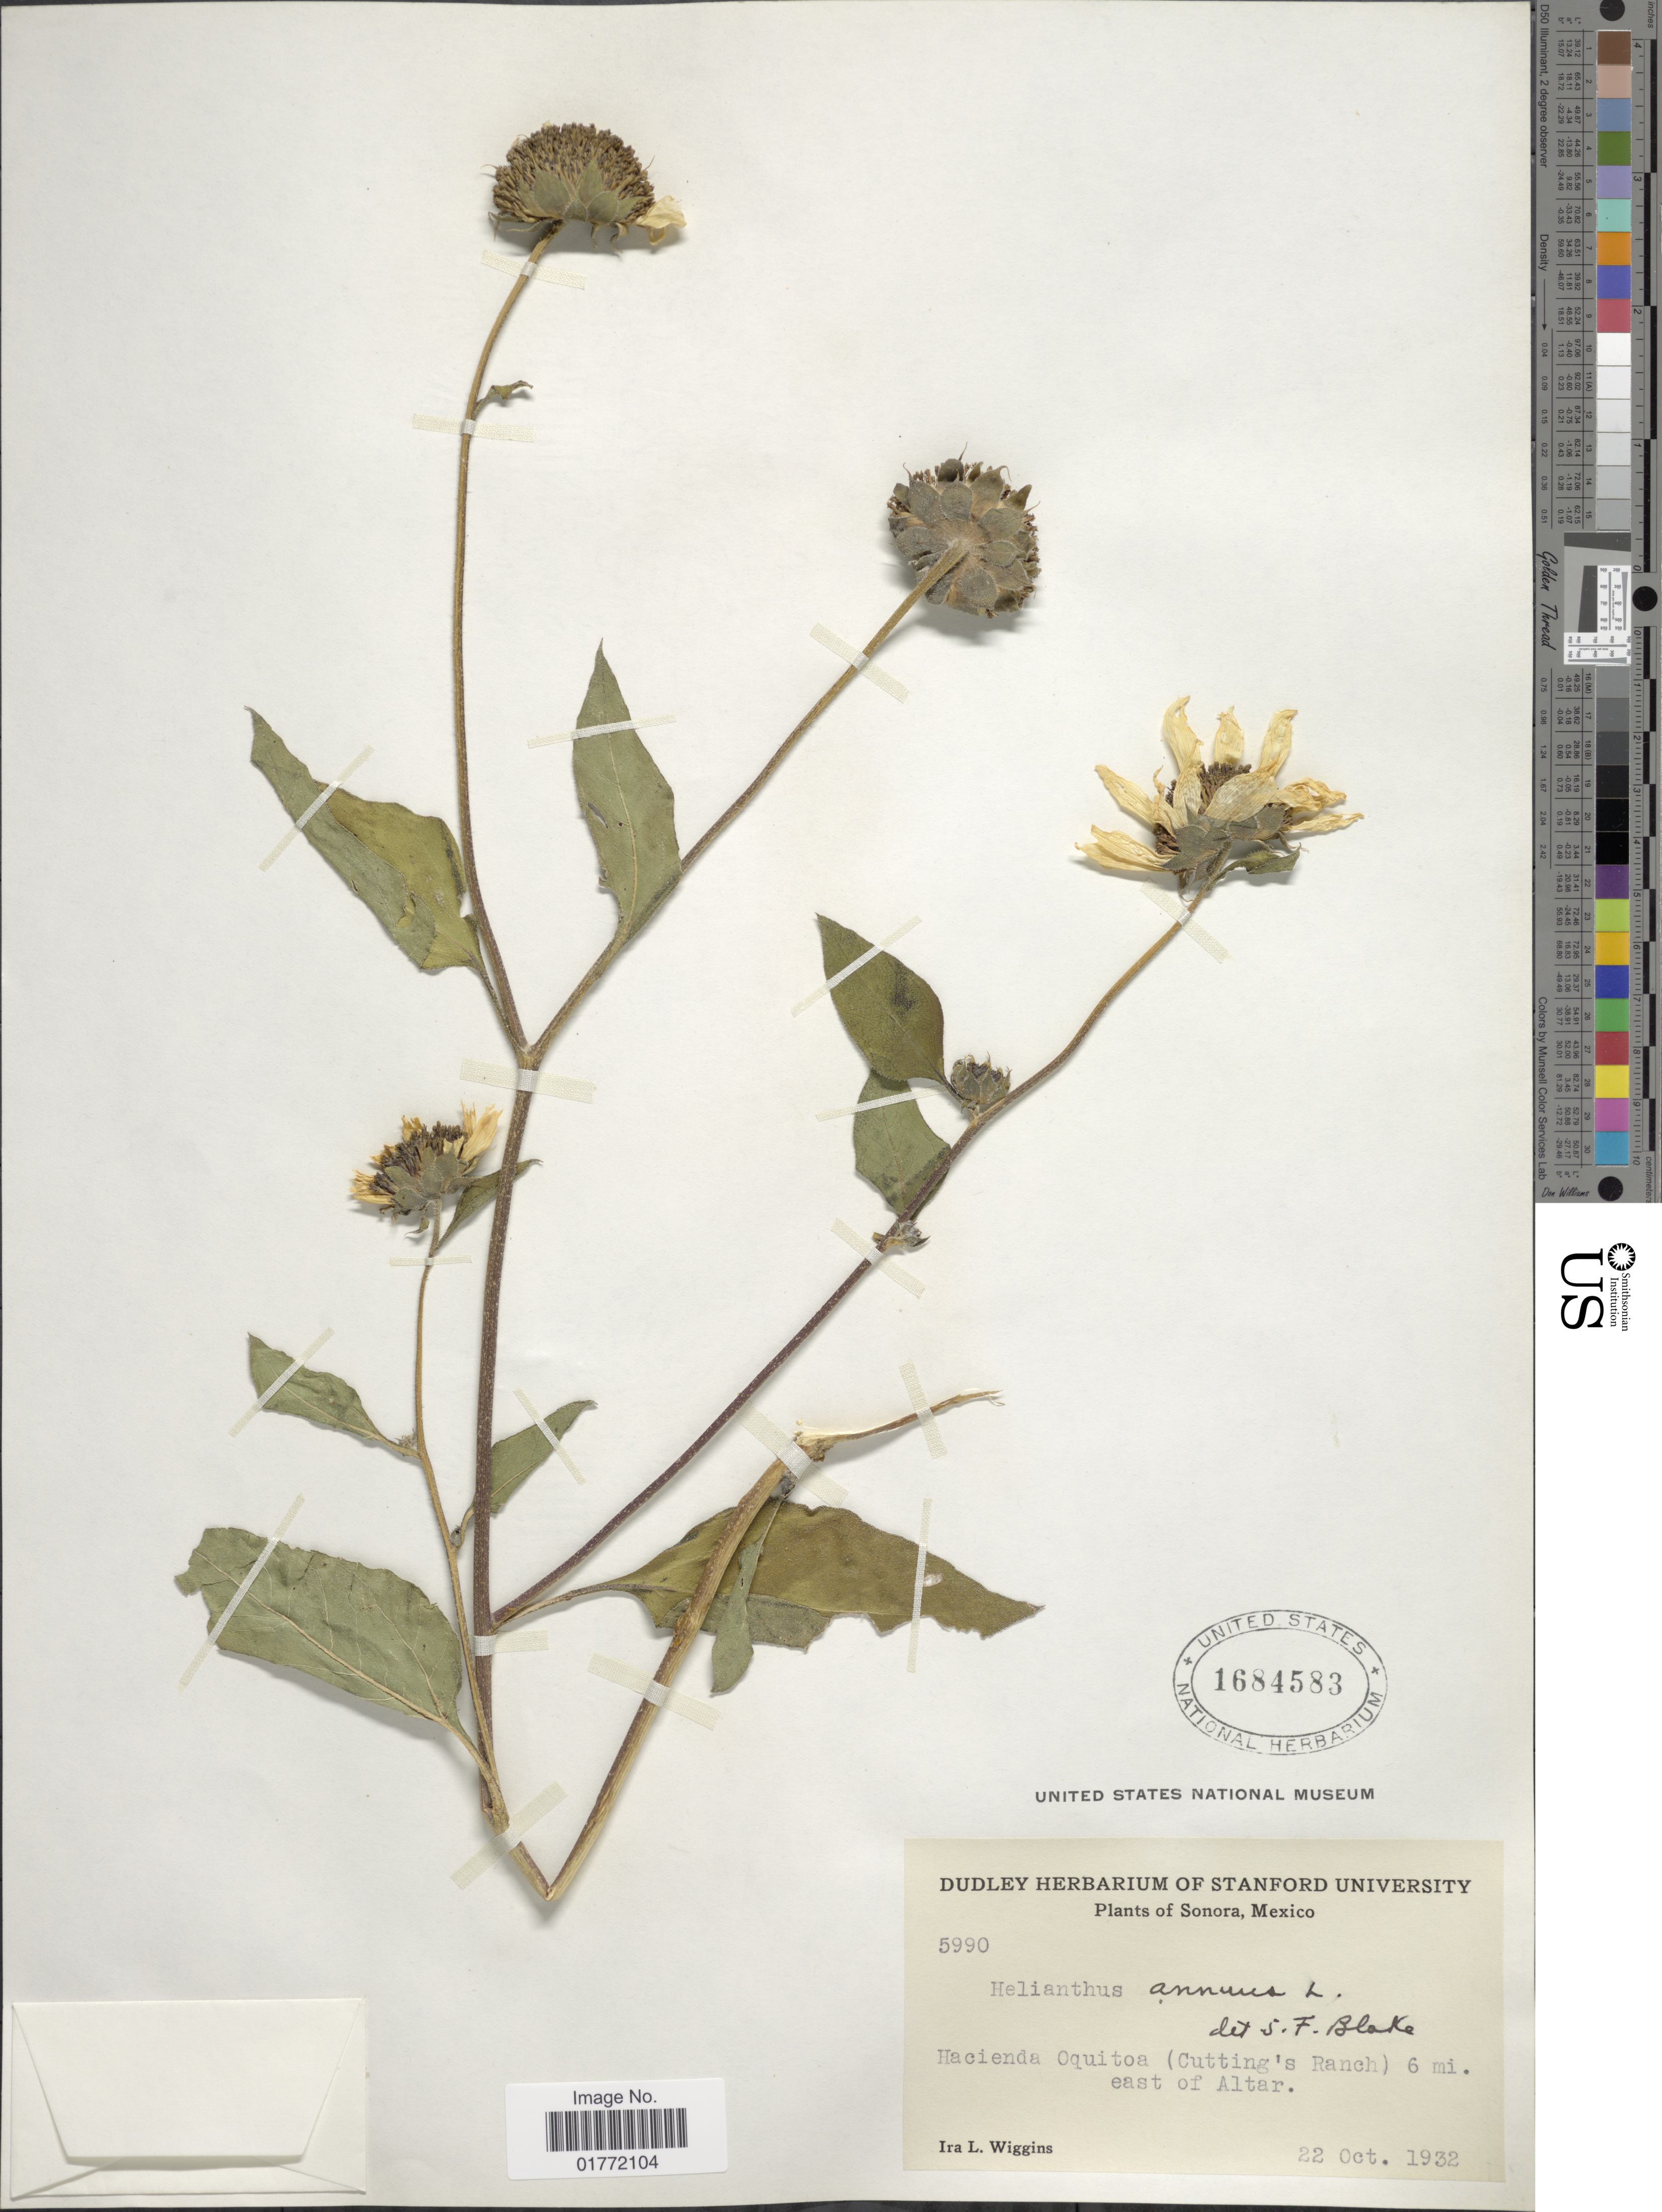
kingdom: Plantae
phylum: Tracheophyta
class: Magnoliopsida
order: Asterales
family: Asteraceae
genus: Helianthus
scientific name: Helianthus annuus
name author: L.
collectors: I. L. Wiggins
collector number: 5990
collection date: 1932-10-22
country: Mexico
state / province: Sonora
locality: Hacienda Oquitoa (Cutting's Ranch) 6 mi. east of Altar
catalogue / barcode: US 1684583